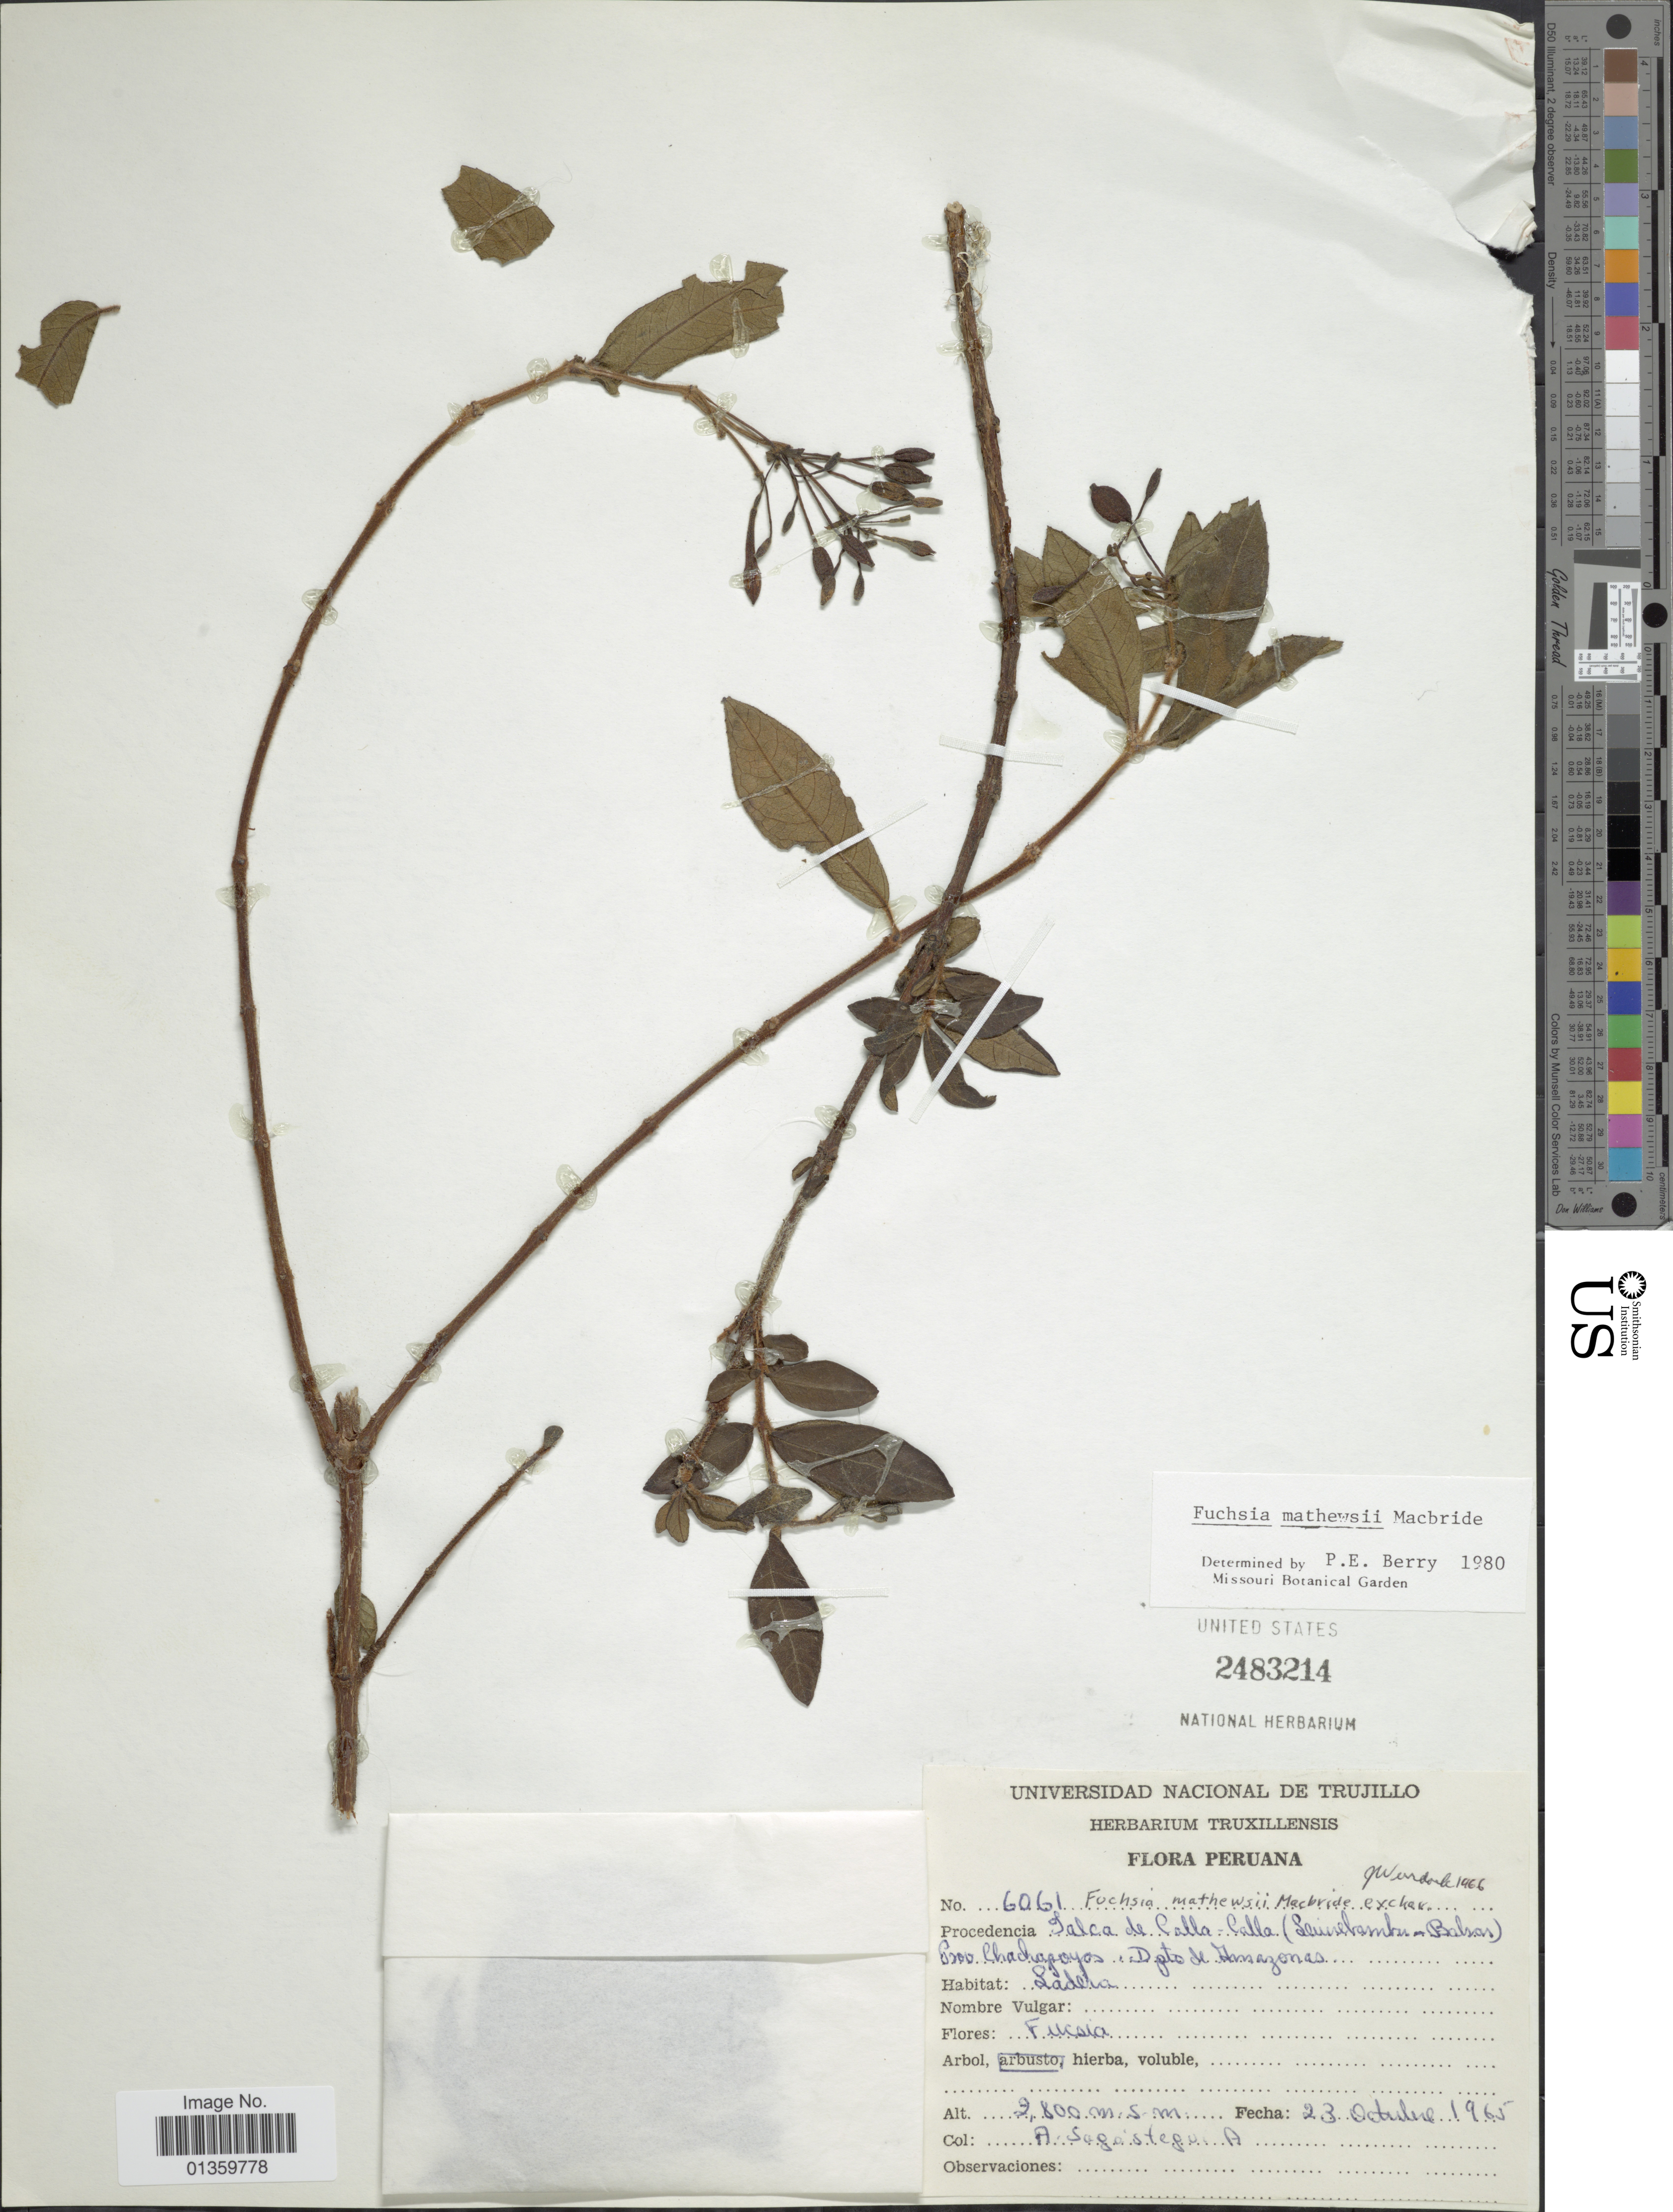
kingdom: Plantae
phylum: Tracheophyta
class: Magnoliopsida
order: Myrtales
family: Onagraceae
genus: Fuchsia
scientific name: Fuchsia mathewsii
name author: J.F. Macbr.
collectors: A. Sagástegui A.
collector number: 6061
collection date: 1965-10-23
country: Peru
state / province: Amazonas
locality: Jalca de Calla-Calla (Leimebamba - Balsas), Prov. Chachapoyas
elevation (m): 2800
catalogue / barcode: US 2483214